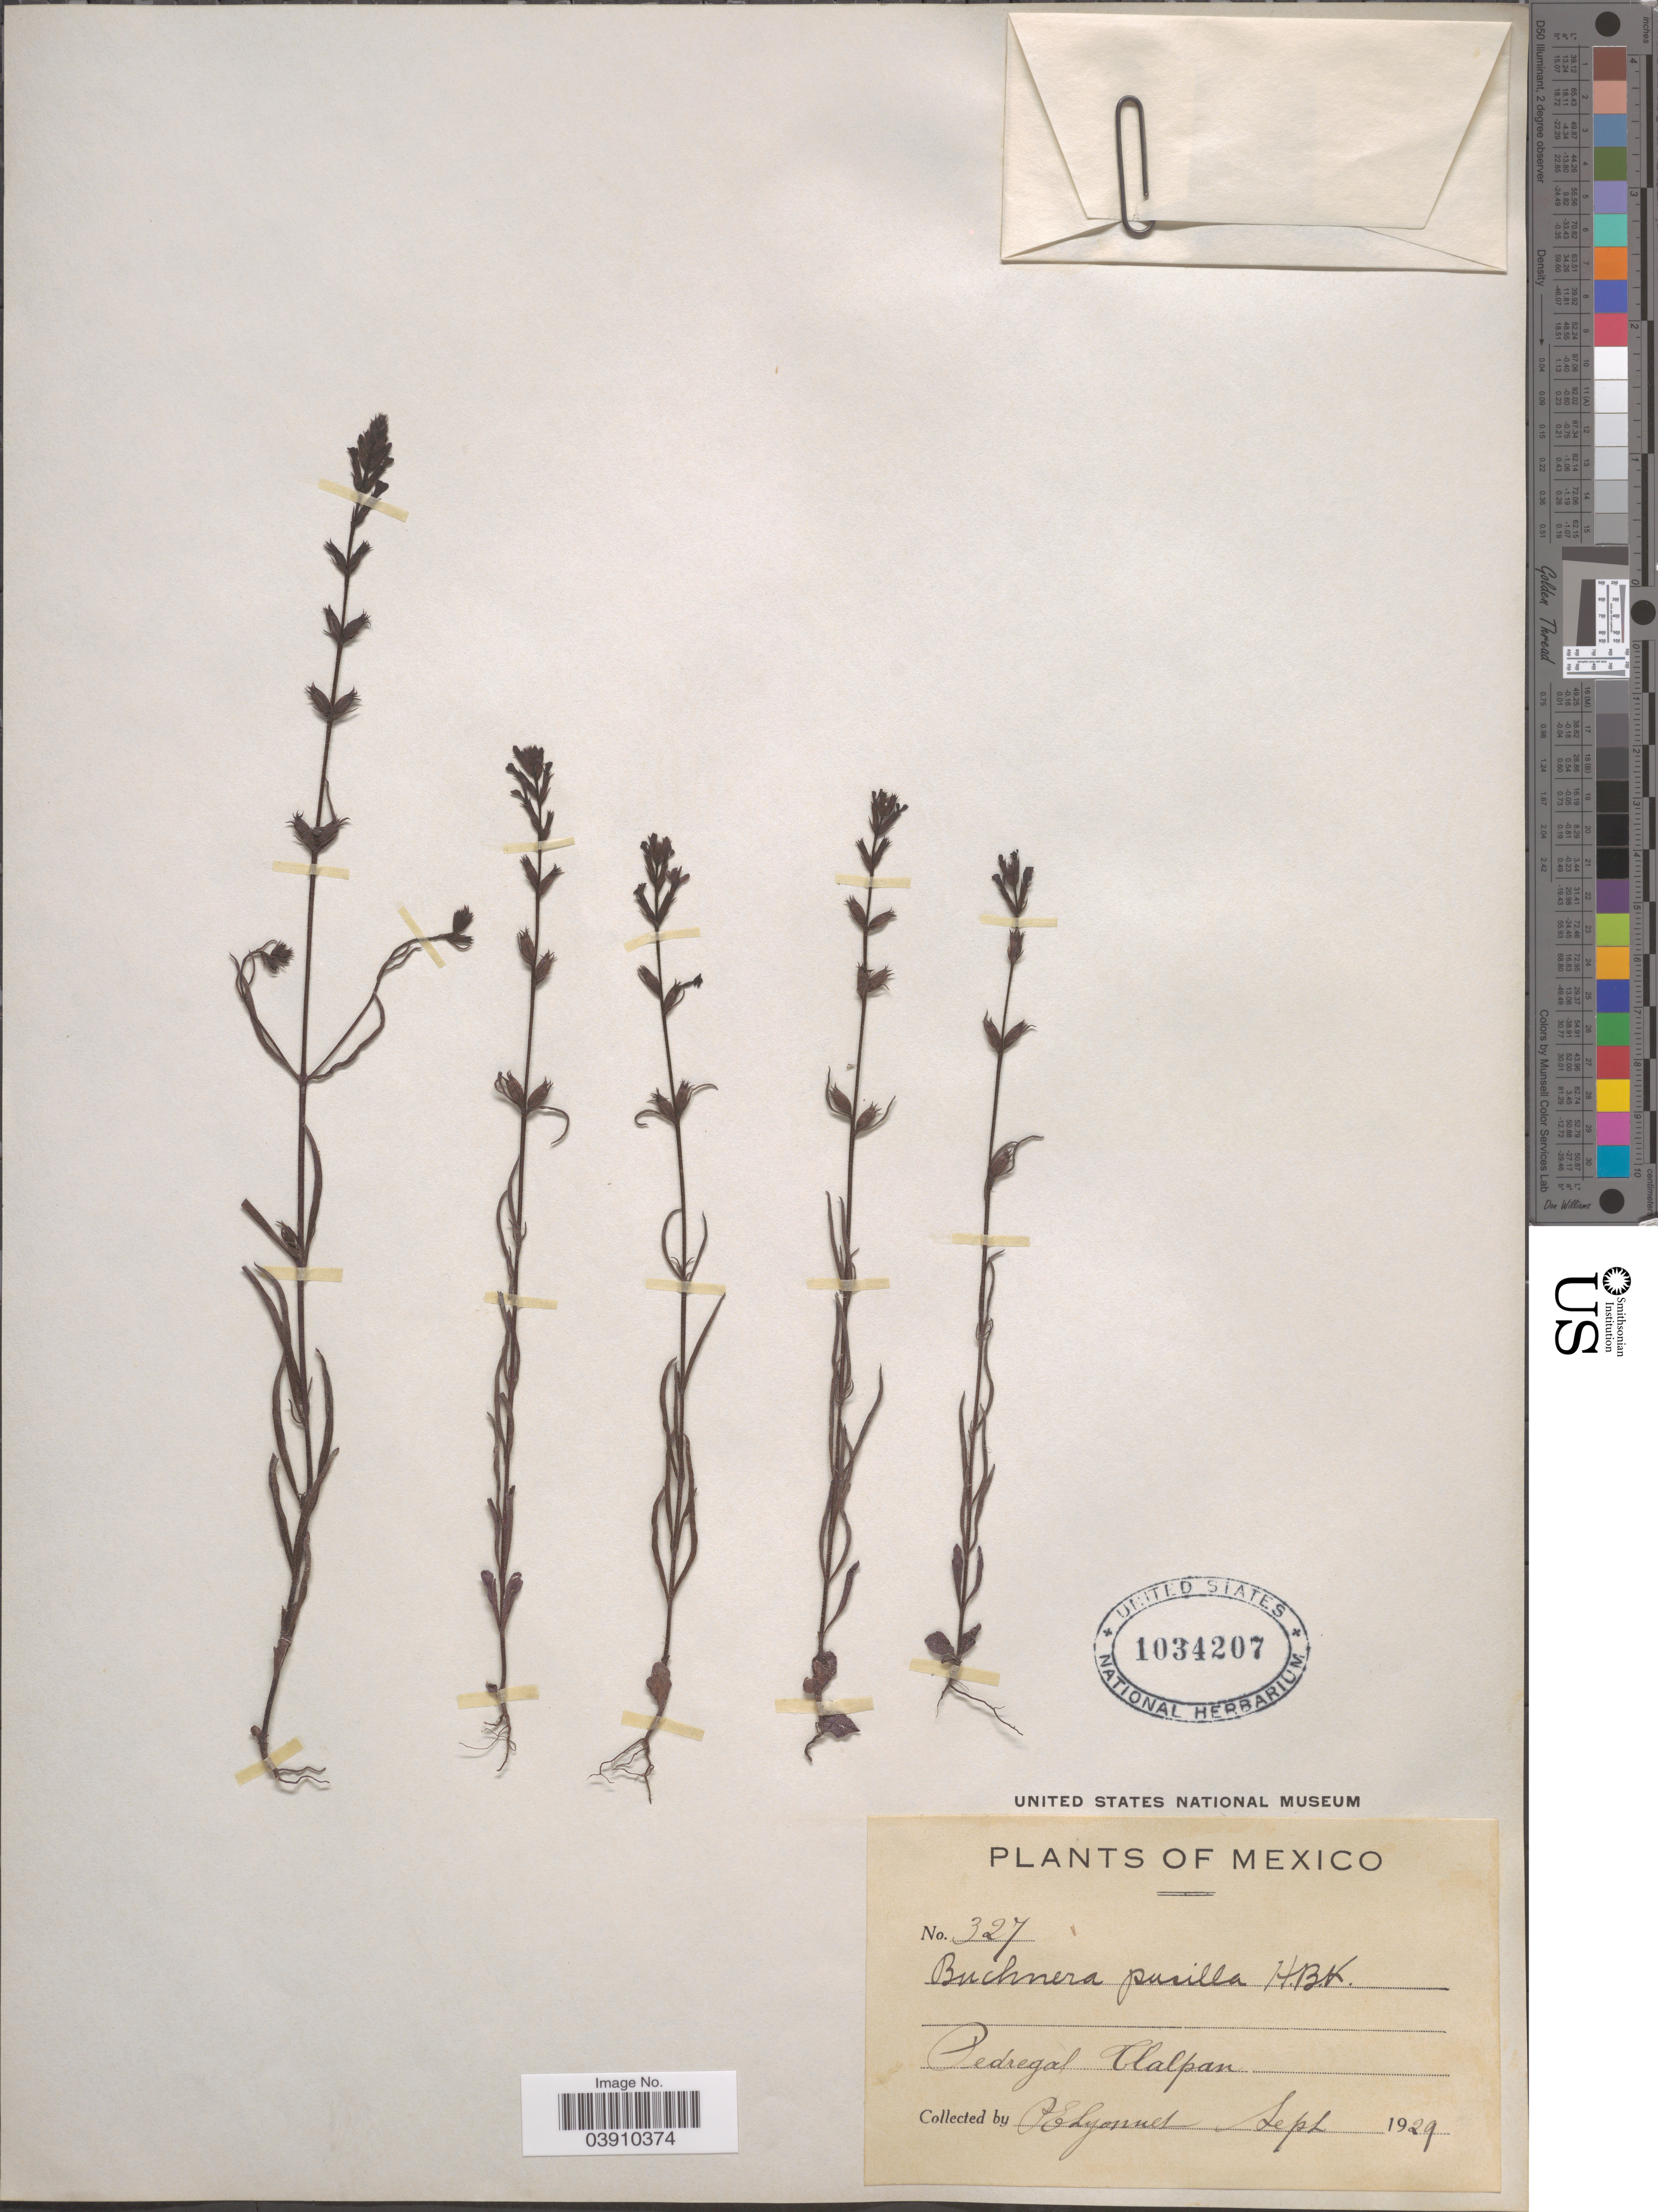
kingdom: Plantae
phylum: Tracheophyta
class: Magnoliopsida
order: Lamiales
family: Orobanchaceae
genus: Buchnera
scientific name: Buchnera pusilla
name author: Kunth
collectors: P. Lyonnet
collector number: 327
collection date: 1929-09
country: Mexico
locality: Pedregal Clalpan.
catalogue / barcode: US 1034207